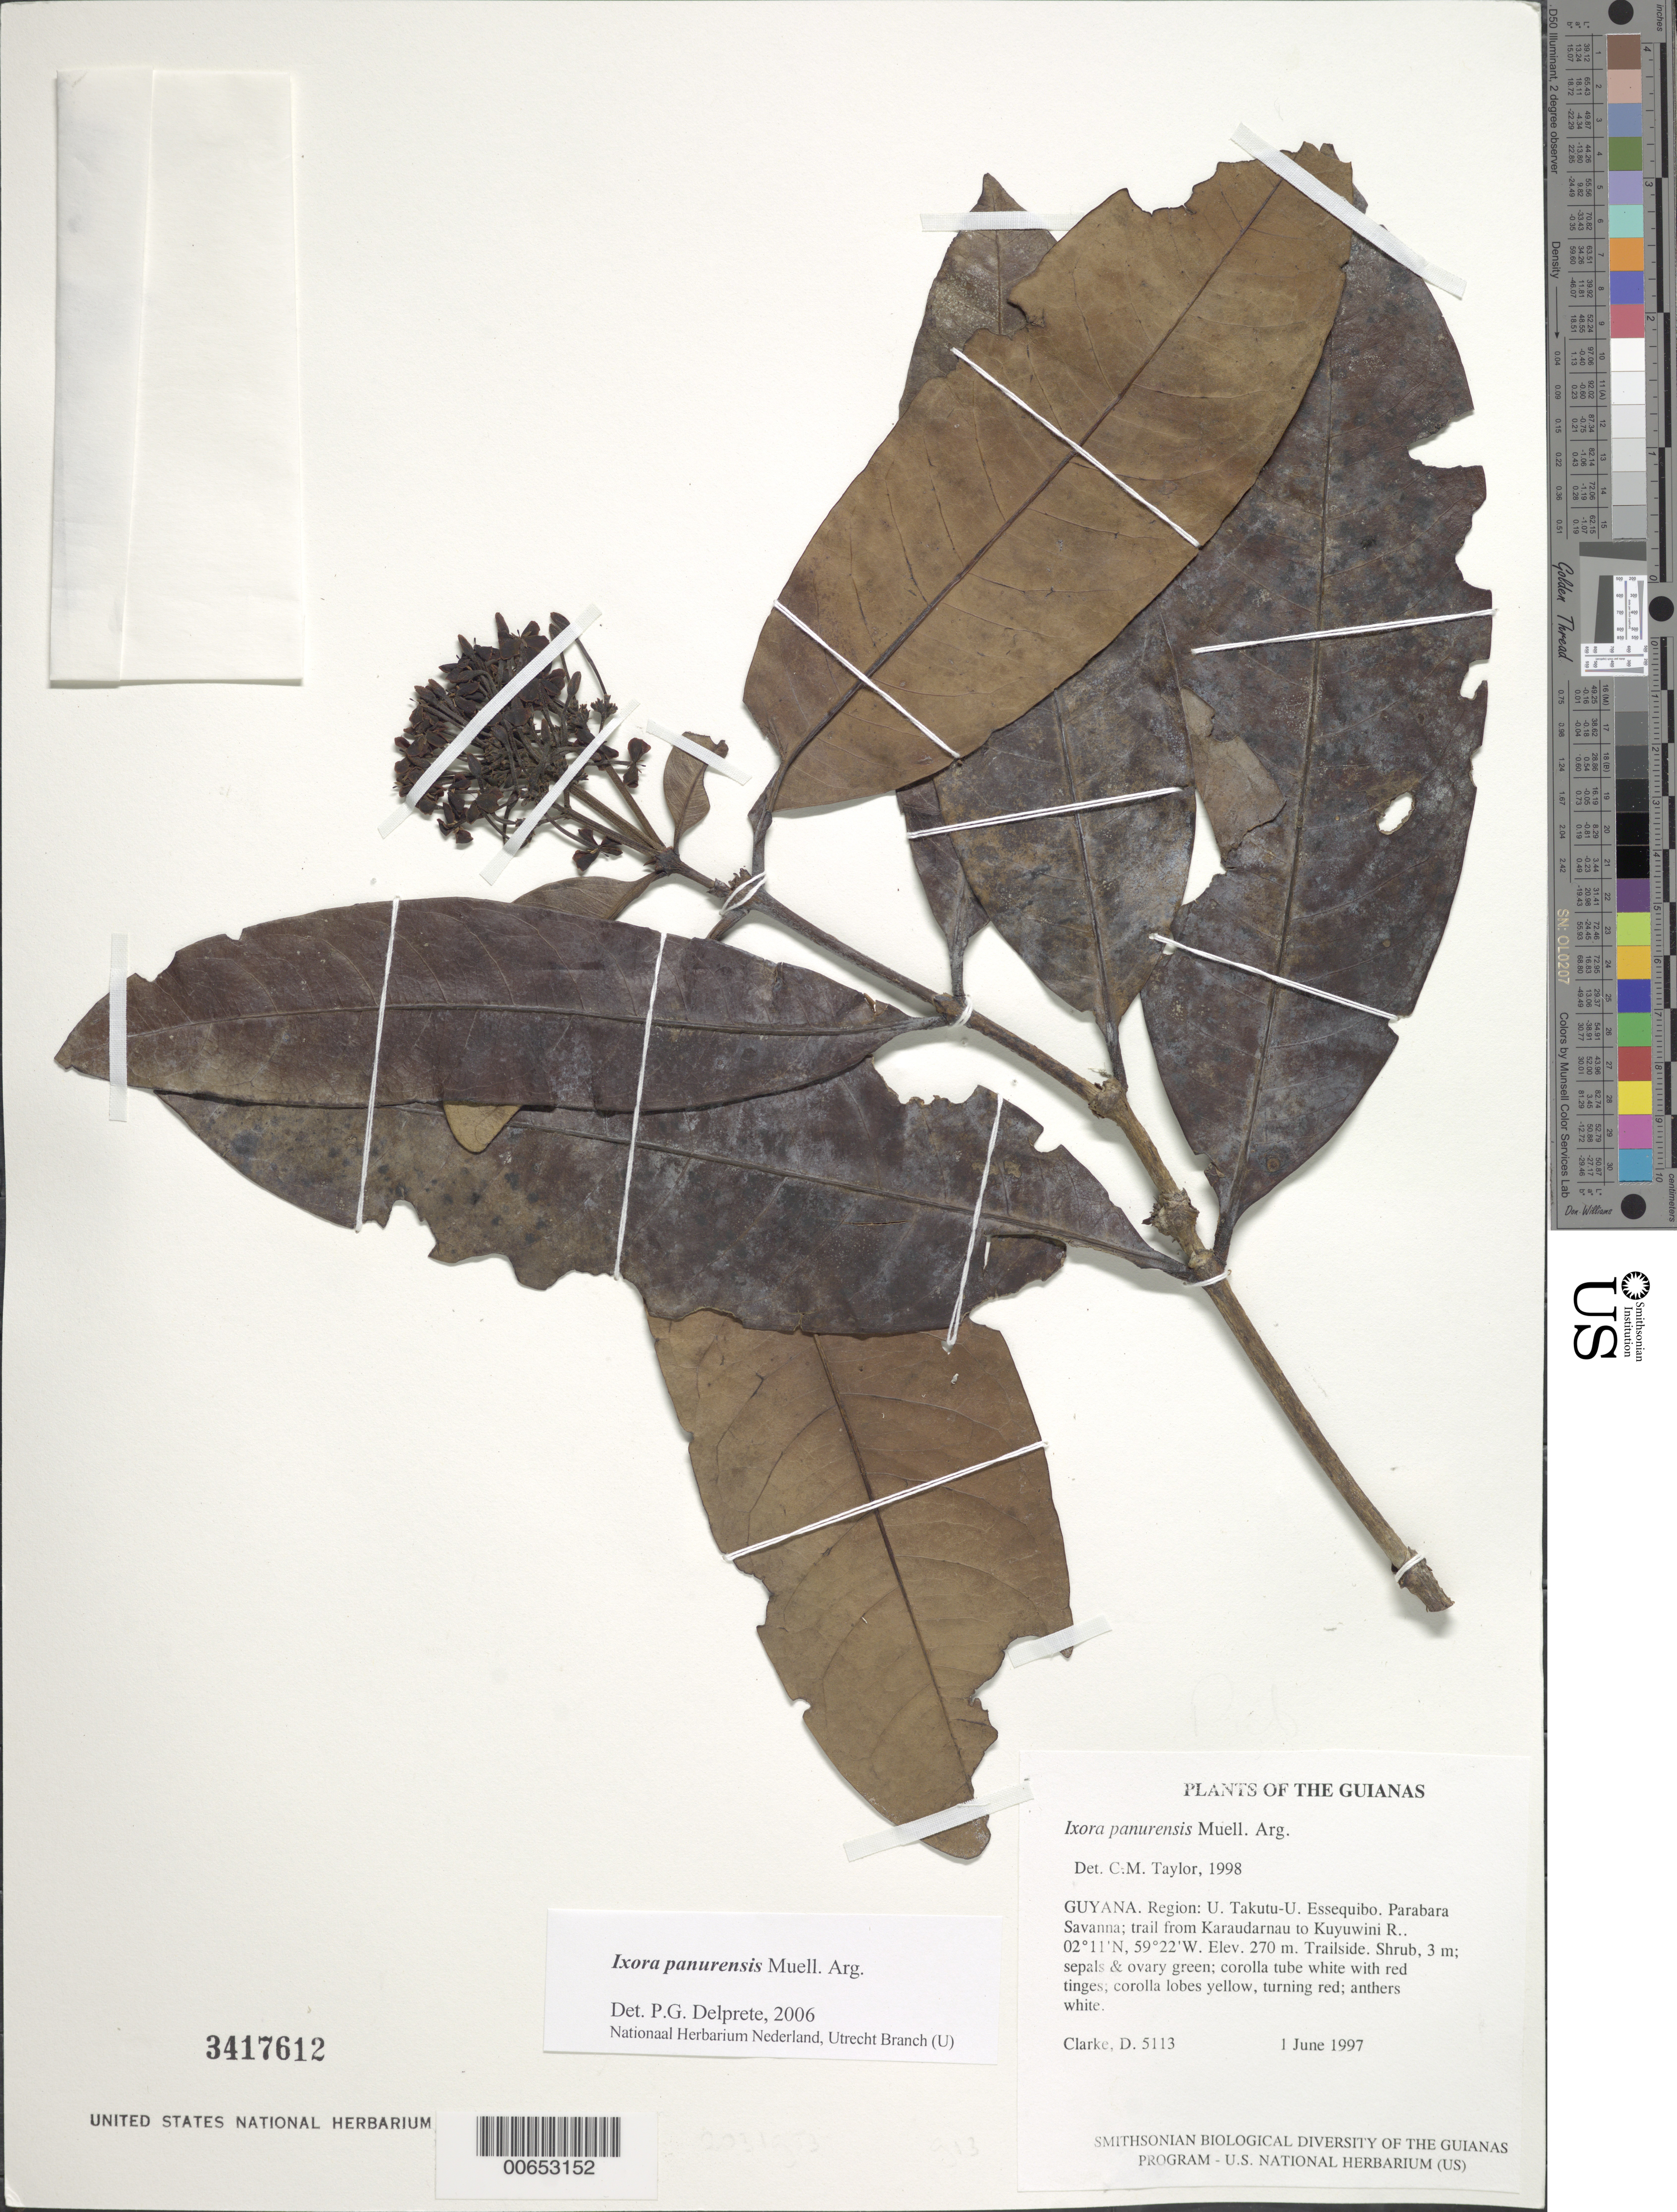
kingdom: Plantae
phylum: Tracheophyta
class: Magnoliopsida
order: Gentianales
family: Rubiaceae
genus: Ixora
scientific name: Ixora panurensis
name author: Müll. Arg.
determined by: Delprete, P. G., Herb. de Guyane Cay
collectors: H. D. Clarke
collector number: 5113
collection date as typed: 1 June 1997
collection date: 1997-06-01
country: Guyana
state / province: U. Takutu-U. Essequibo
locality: Parabara Savanna; trail from Karaudarnau to Kuyuwini R.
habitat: Trailside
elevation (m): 270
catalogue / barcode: US 3417612